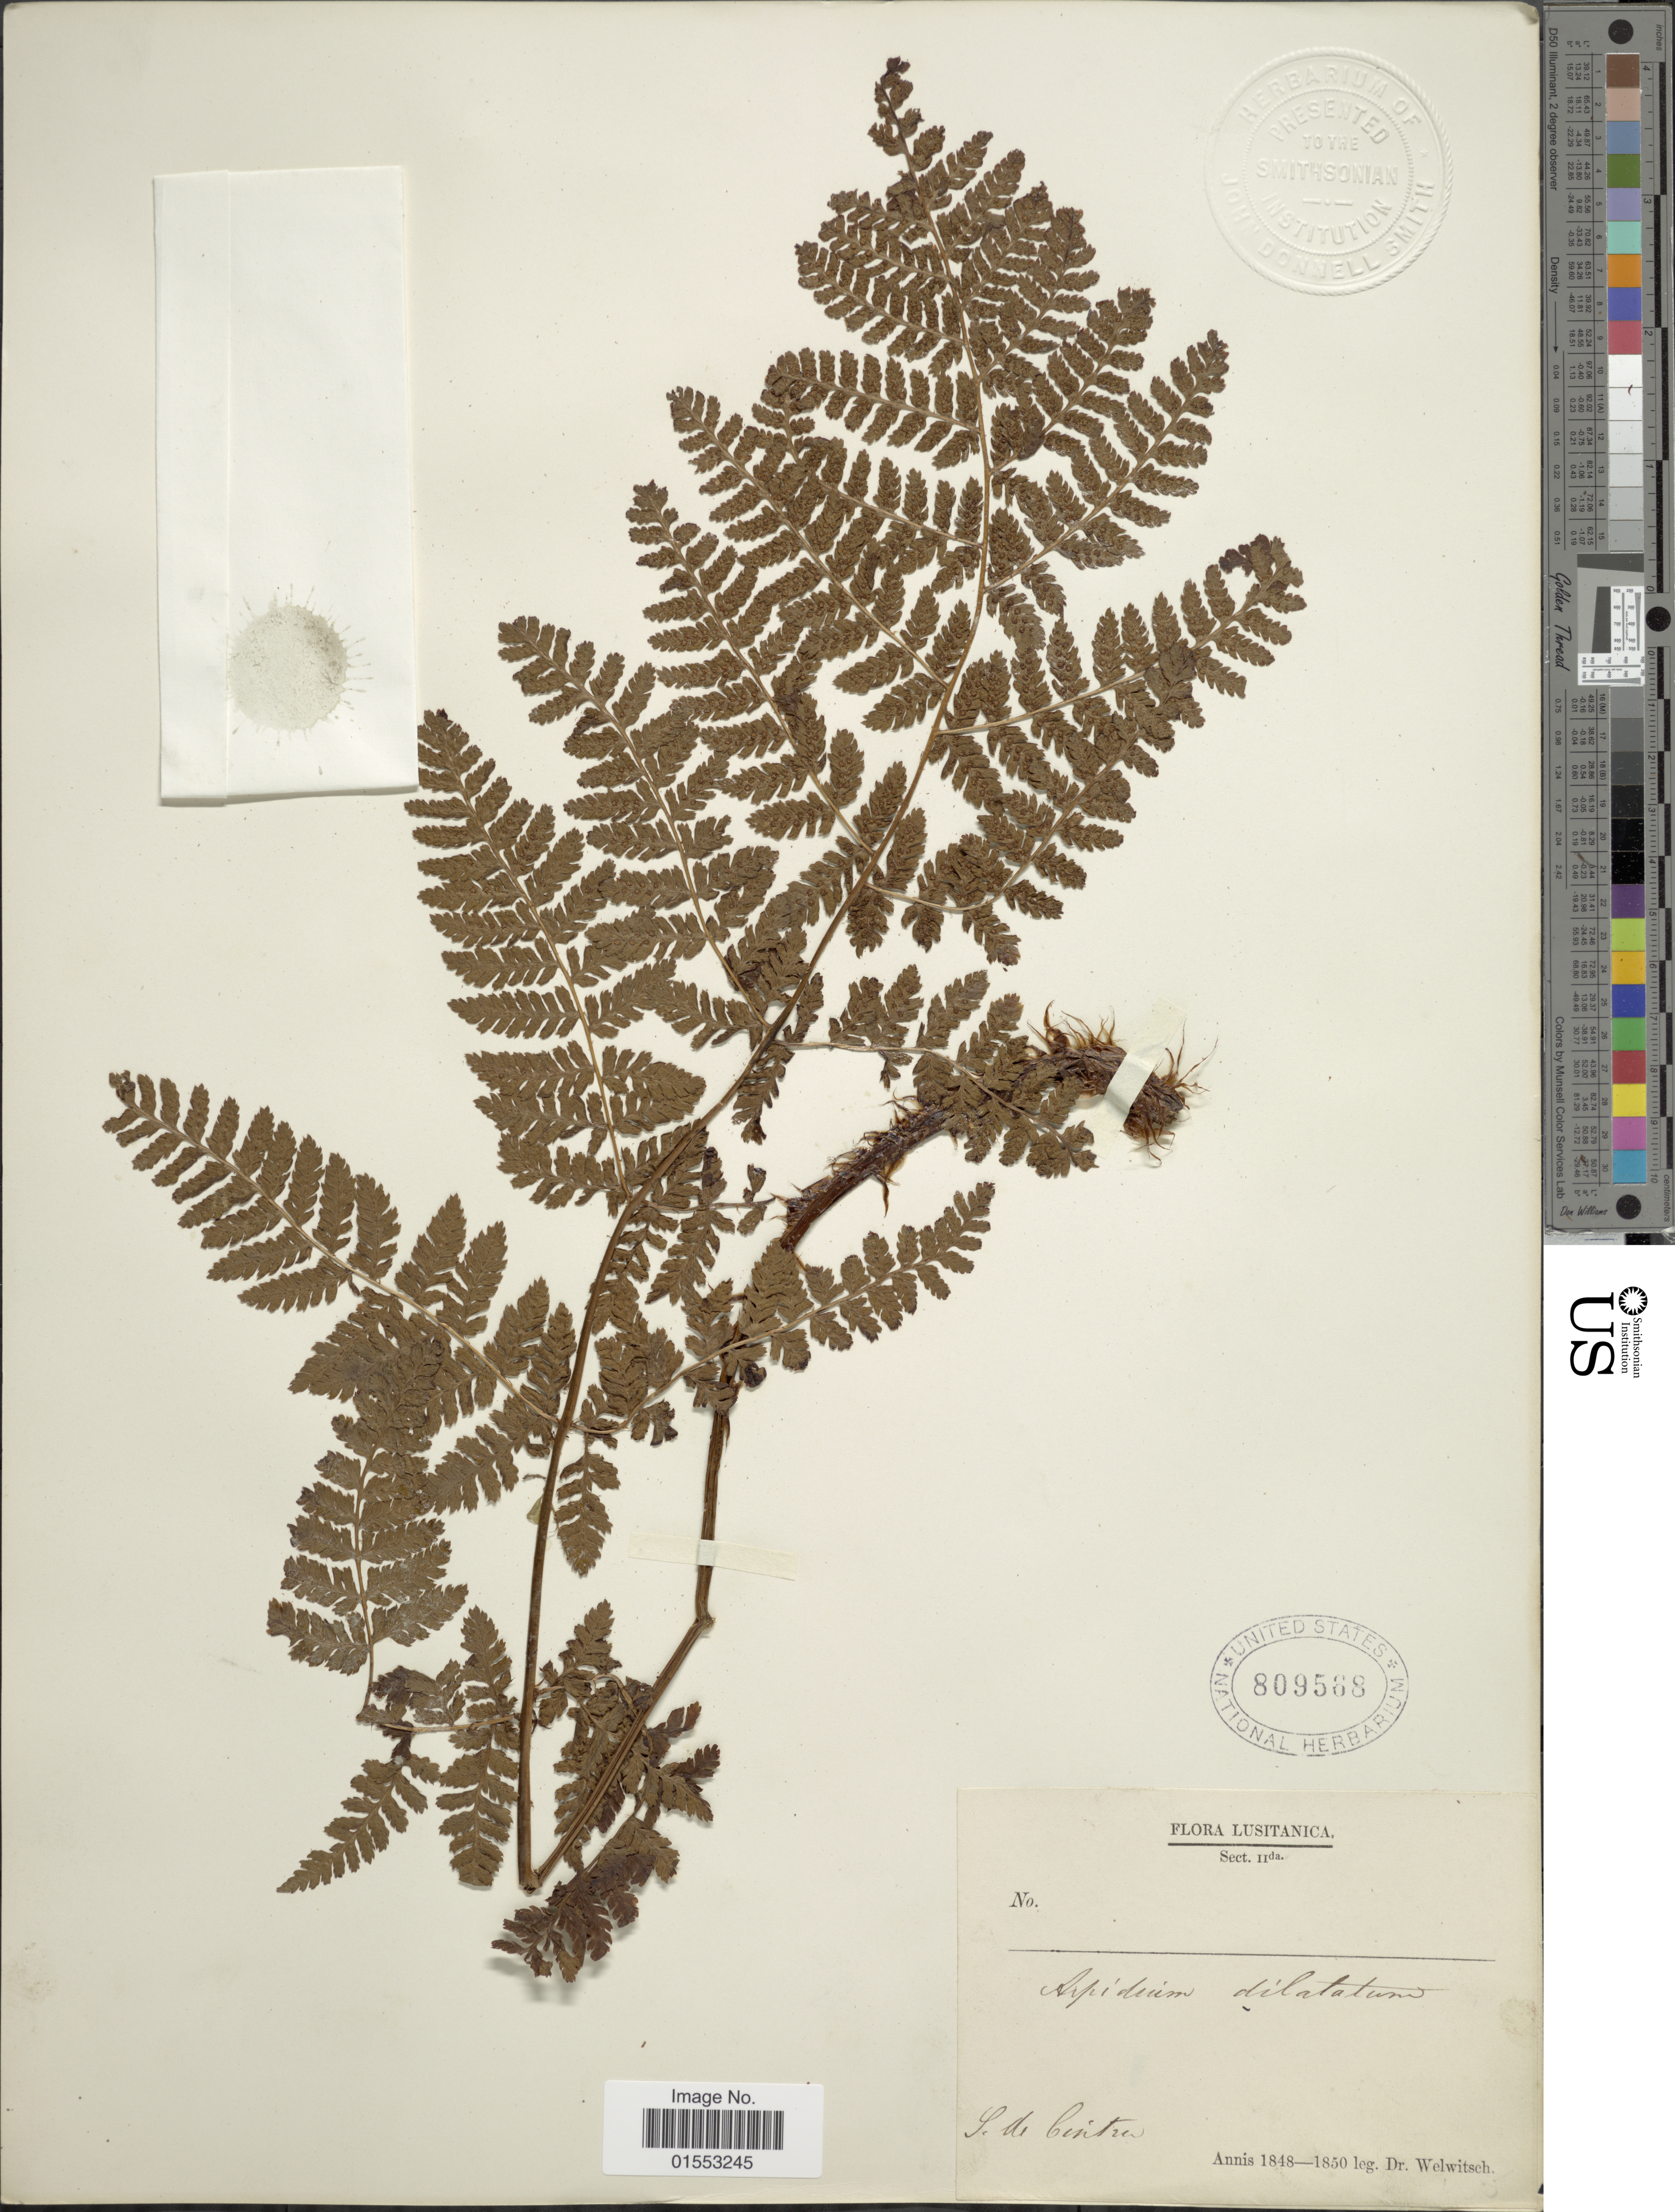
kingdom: Plantae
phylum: Tracheophyta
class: Polypodiopsida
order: Polypodiales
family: Dryopteridaceae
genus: Dryopteris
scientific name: Dryopteris dilatata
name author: (Hoffm.) A. Gray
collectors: -. Welwitsch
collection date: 1848/1850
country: Portugal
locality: Lusitanica. I de bintu [interpreted]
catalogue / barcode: US 809568